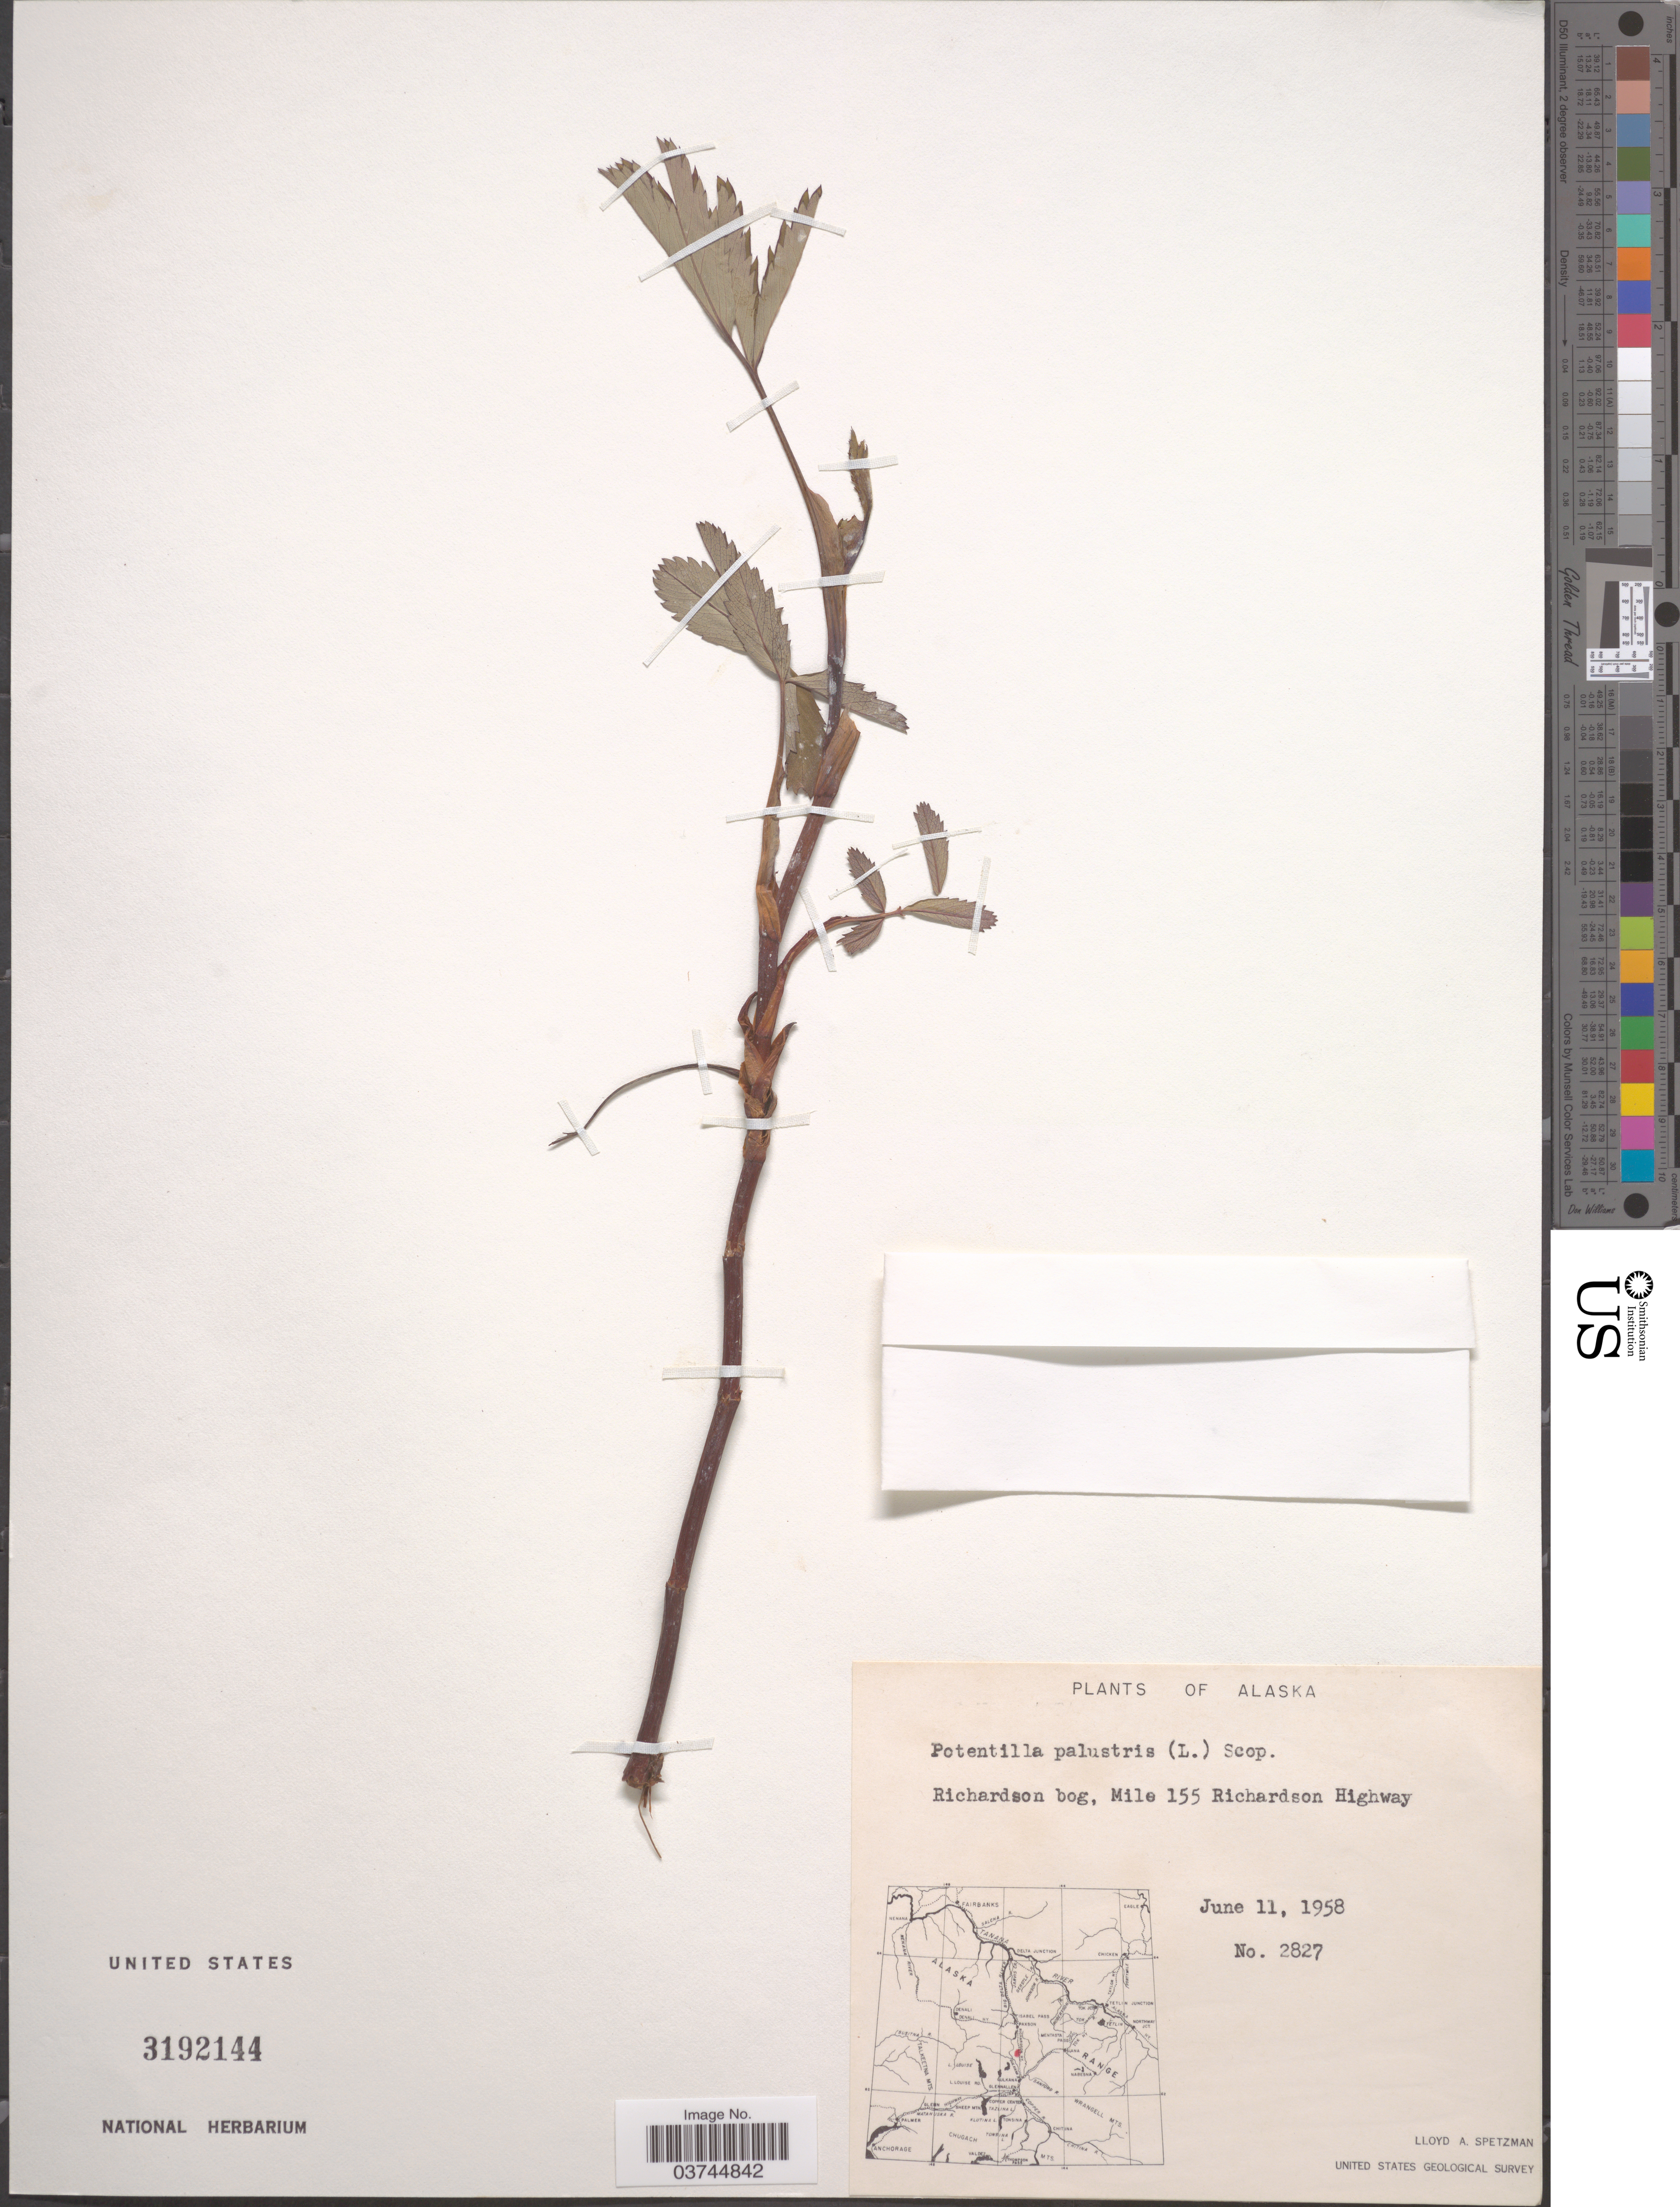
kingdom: Plantae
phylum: Tracheophyta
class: Magnoliopsida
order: Rosales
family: Rosaceae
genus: Comarum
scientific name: Comarum palustre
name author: L.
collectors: L. Spetzman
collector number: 2827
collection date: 1958-06-11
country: United States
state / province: Alaska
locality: Richardson bog, Mile 155 Richardson Highway.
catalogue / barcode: US 3192144